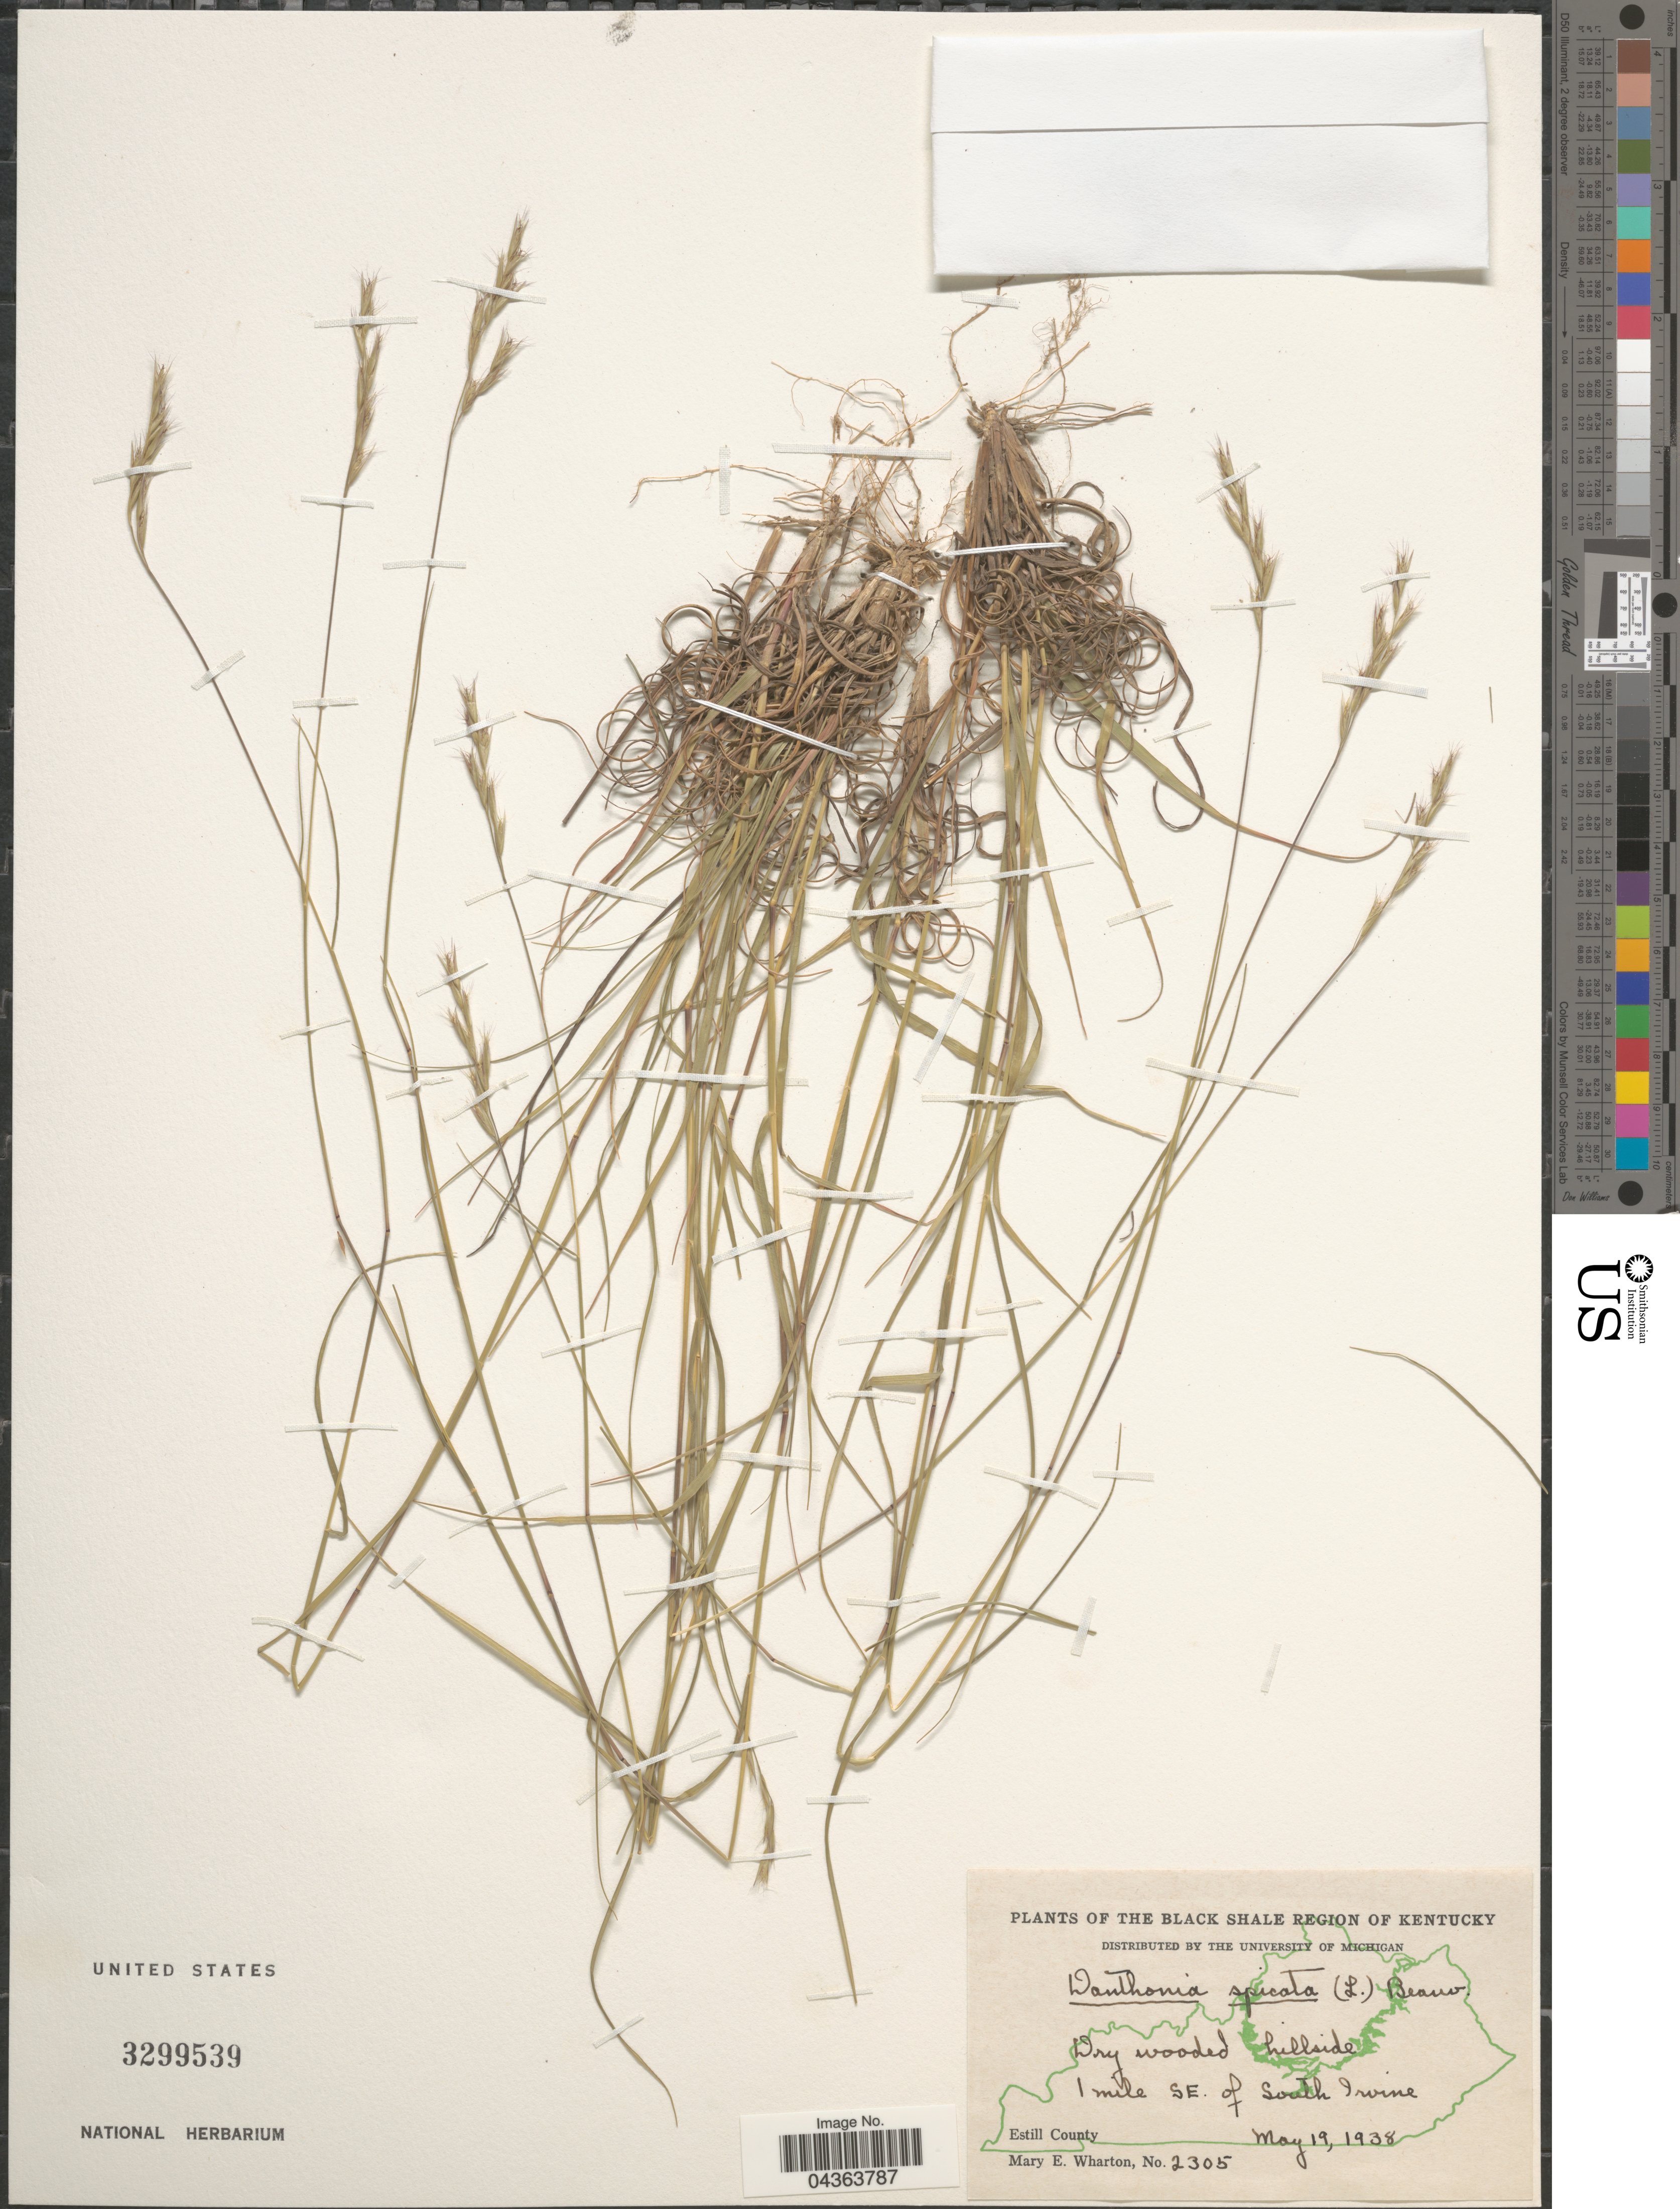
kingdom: Plantae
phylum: Tracheophyta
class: Liliopsida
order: Poales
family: Poaceae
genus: Danthonia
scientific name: Danthonia spicata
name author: (L.) P. Beauv. ex Roem. & Schult.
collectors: M. Wharton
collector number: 2305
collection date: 1938-05-19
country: United States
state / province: Kentucky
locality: The Black Shale Region of Kentucky. 1 mile SE. of South Irvine. Estill County.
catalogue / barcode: US 3299539